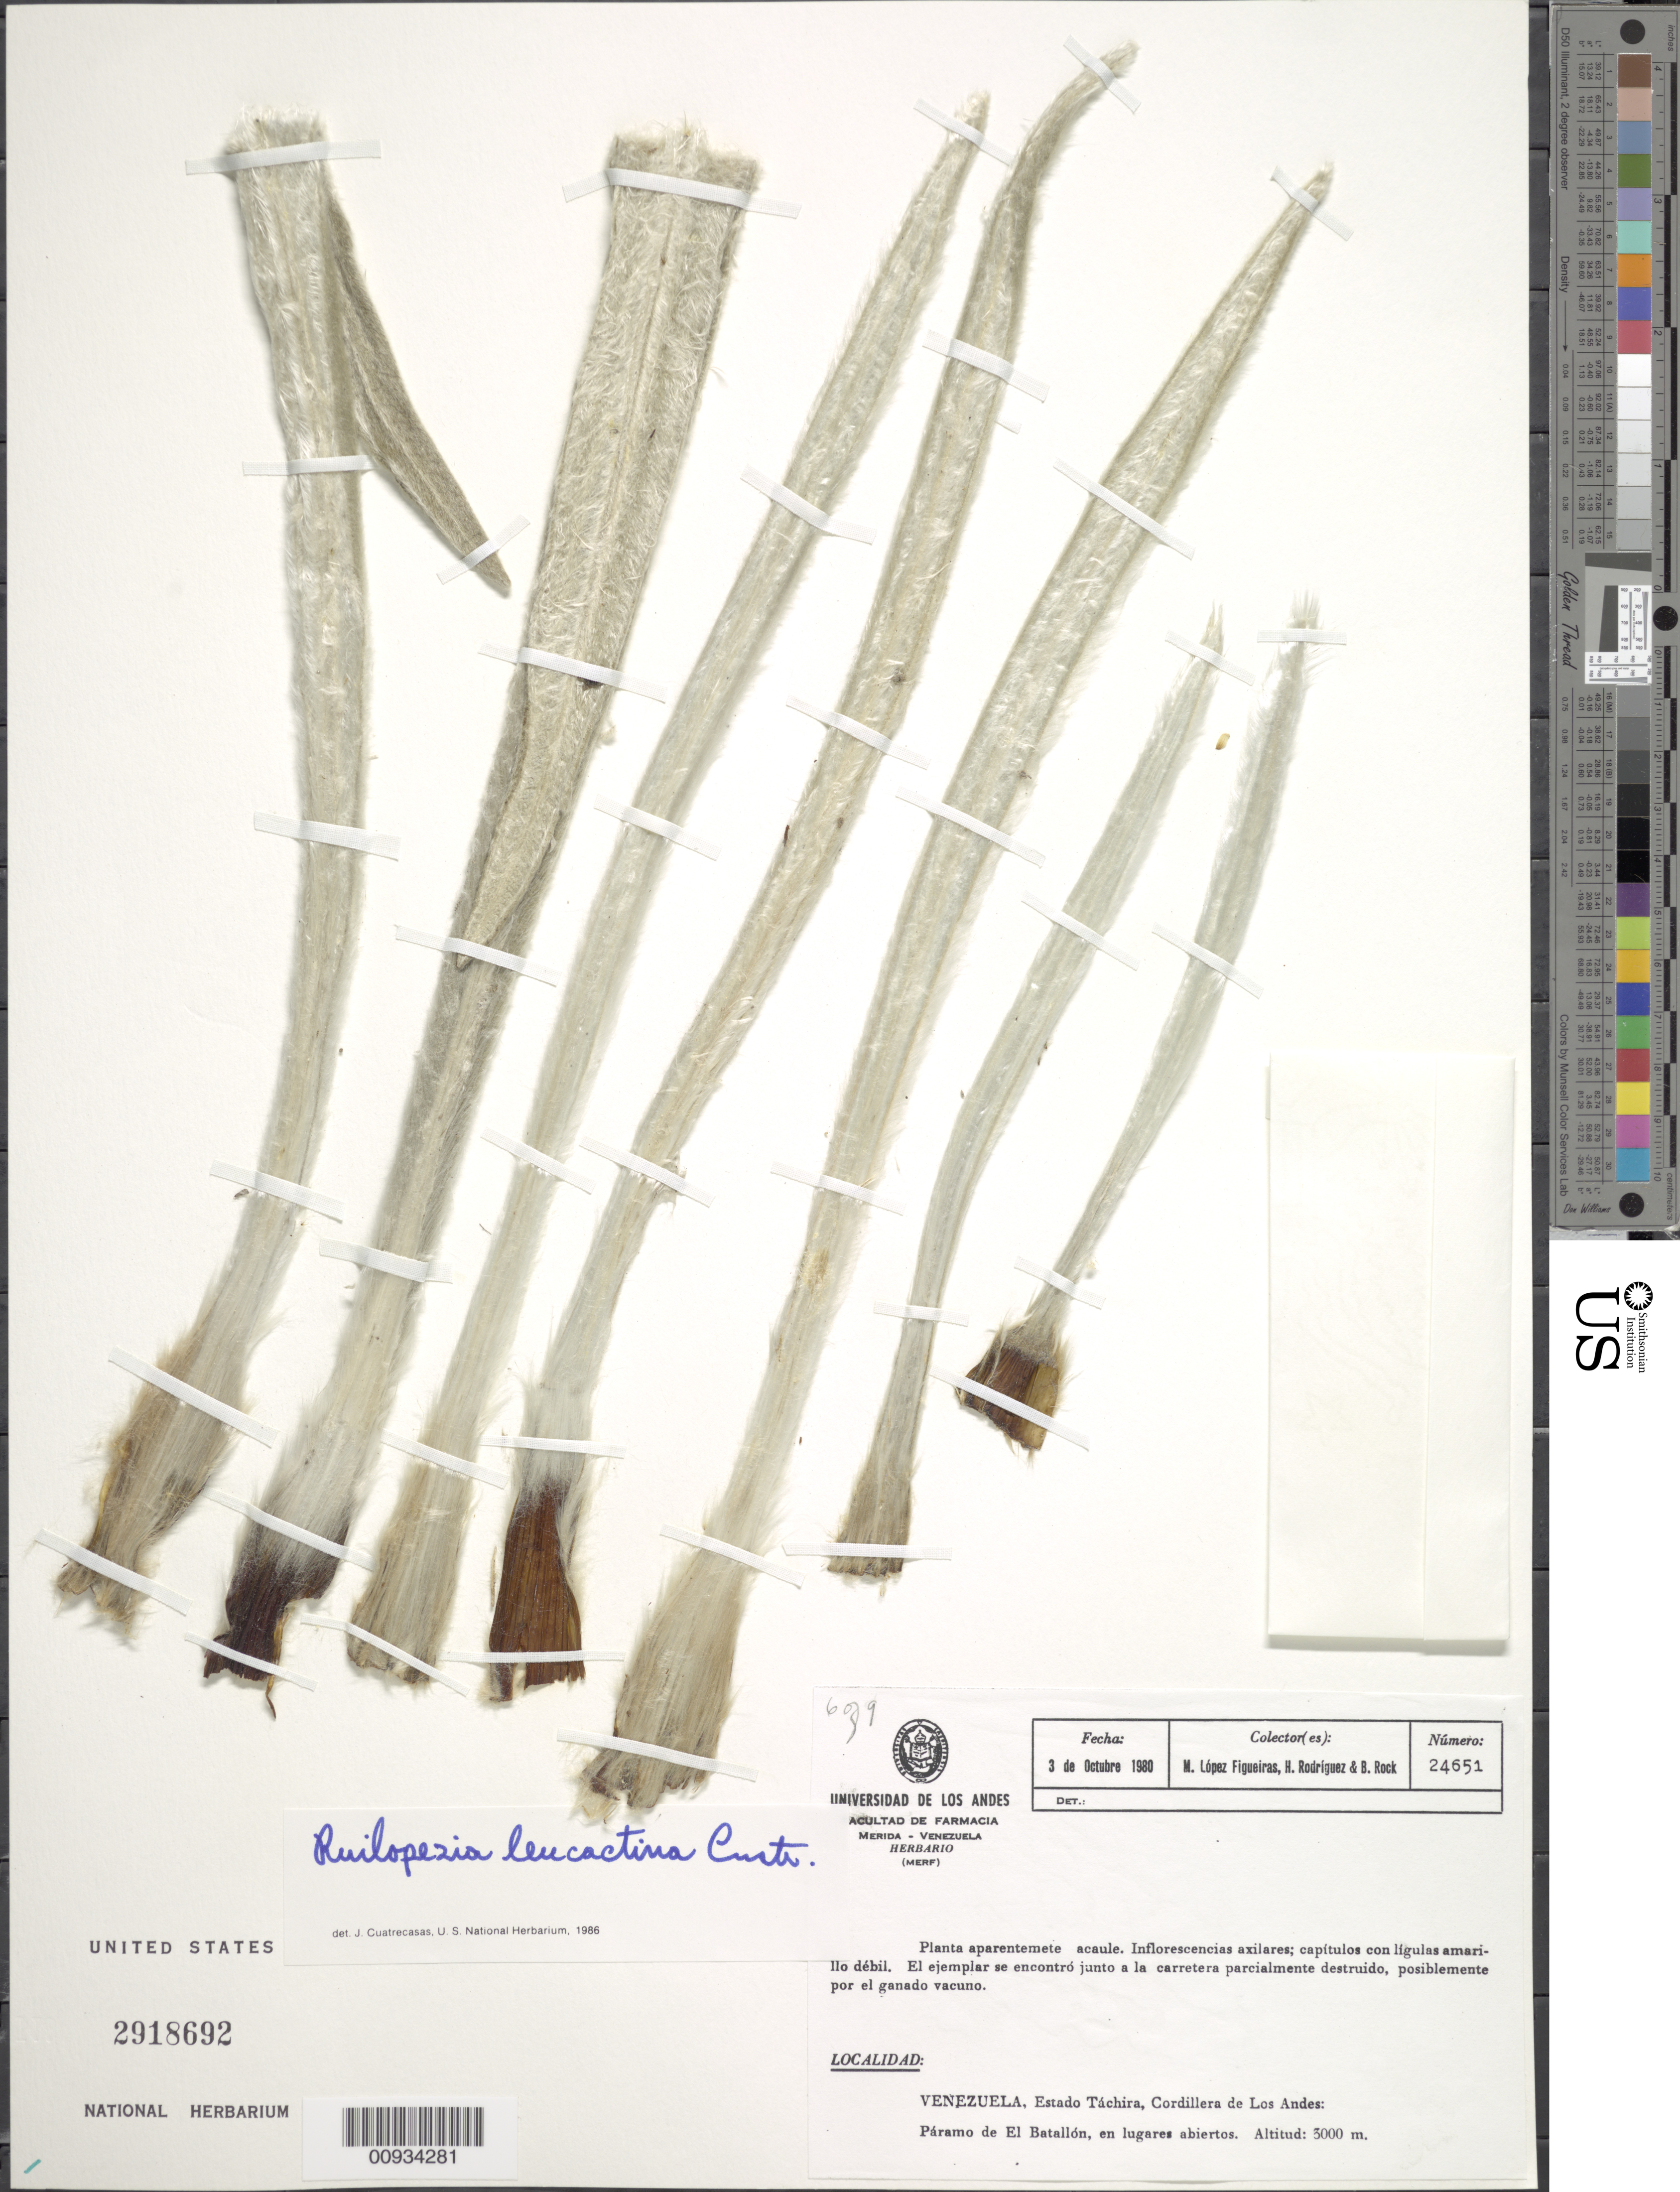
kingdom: Plantae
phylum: Tracheophyta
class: Magnoliopsida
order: Asterales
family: Asteraceae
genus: Ruilopezia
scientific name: Ruilopezia leucactina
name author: (Cuatrec.) Cuatrec.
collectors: M. López Figueiras, H. Rodríguez & B. Rock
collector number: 24651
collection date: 1980-10-03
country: Venezuela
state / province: Tachira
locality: Cordillera de Los Andes, Paramo de El Batallon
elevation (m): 3000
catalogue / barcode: US 2918692